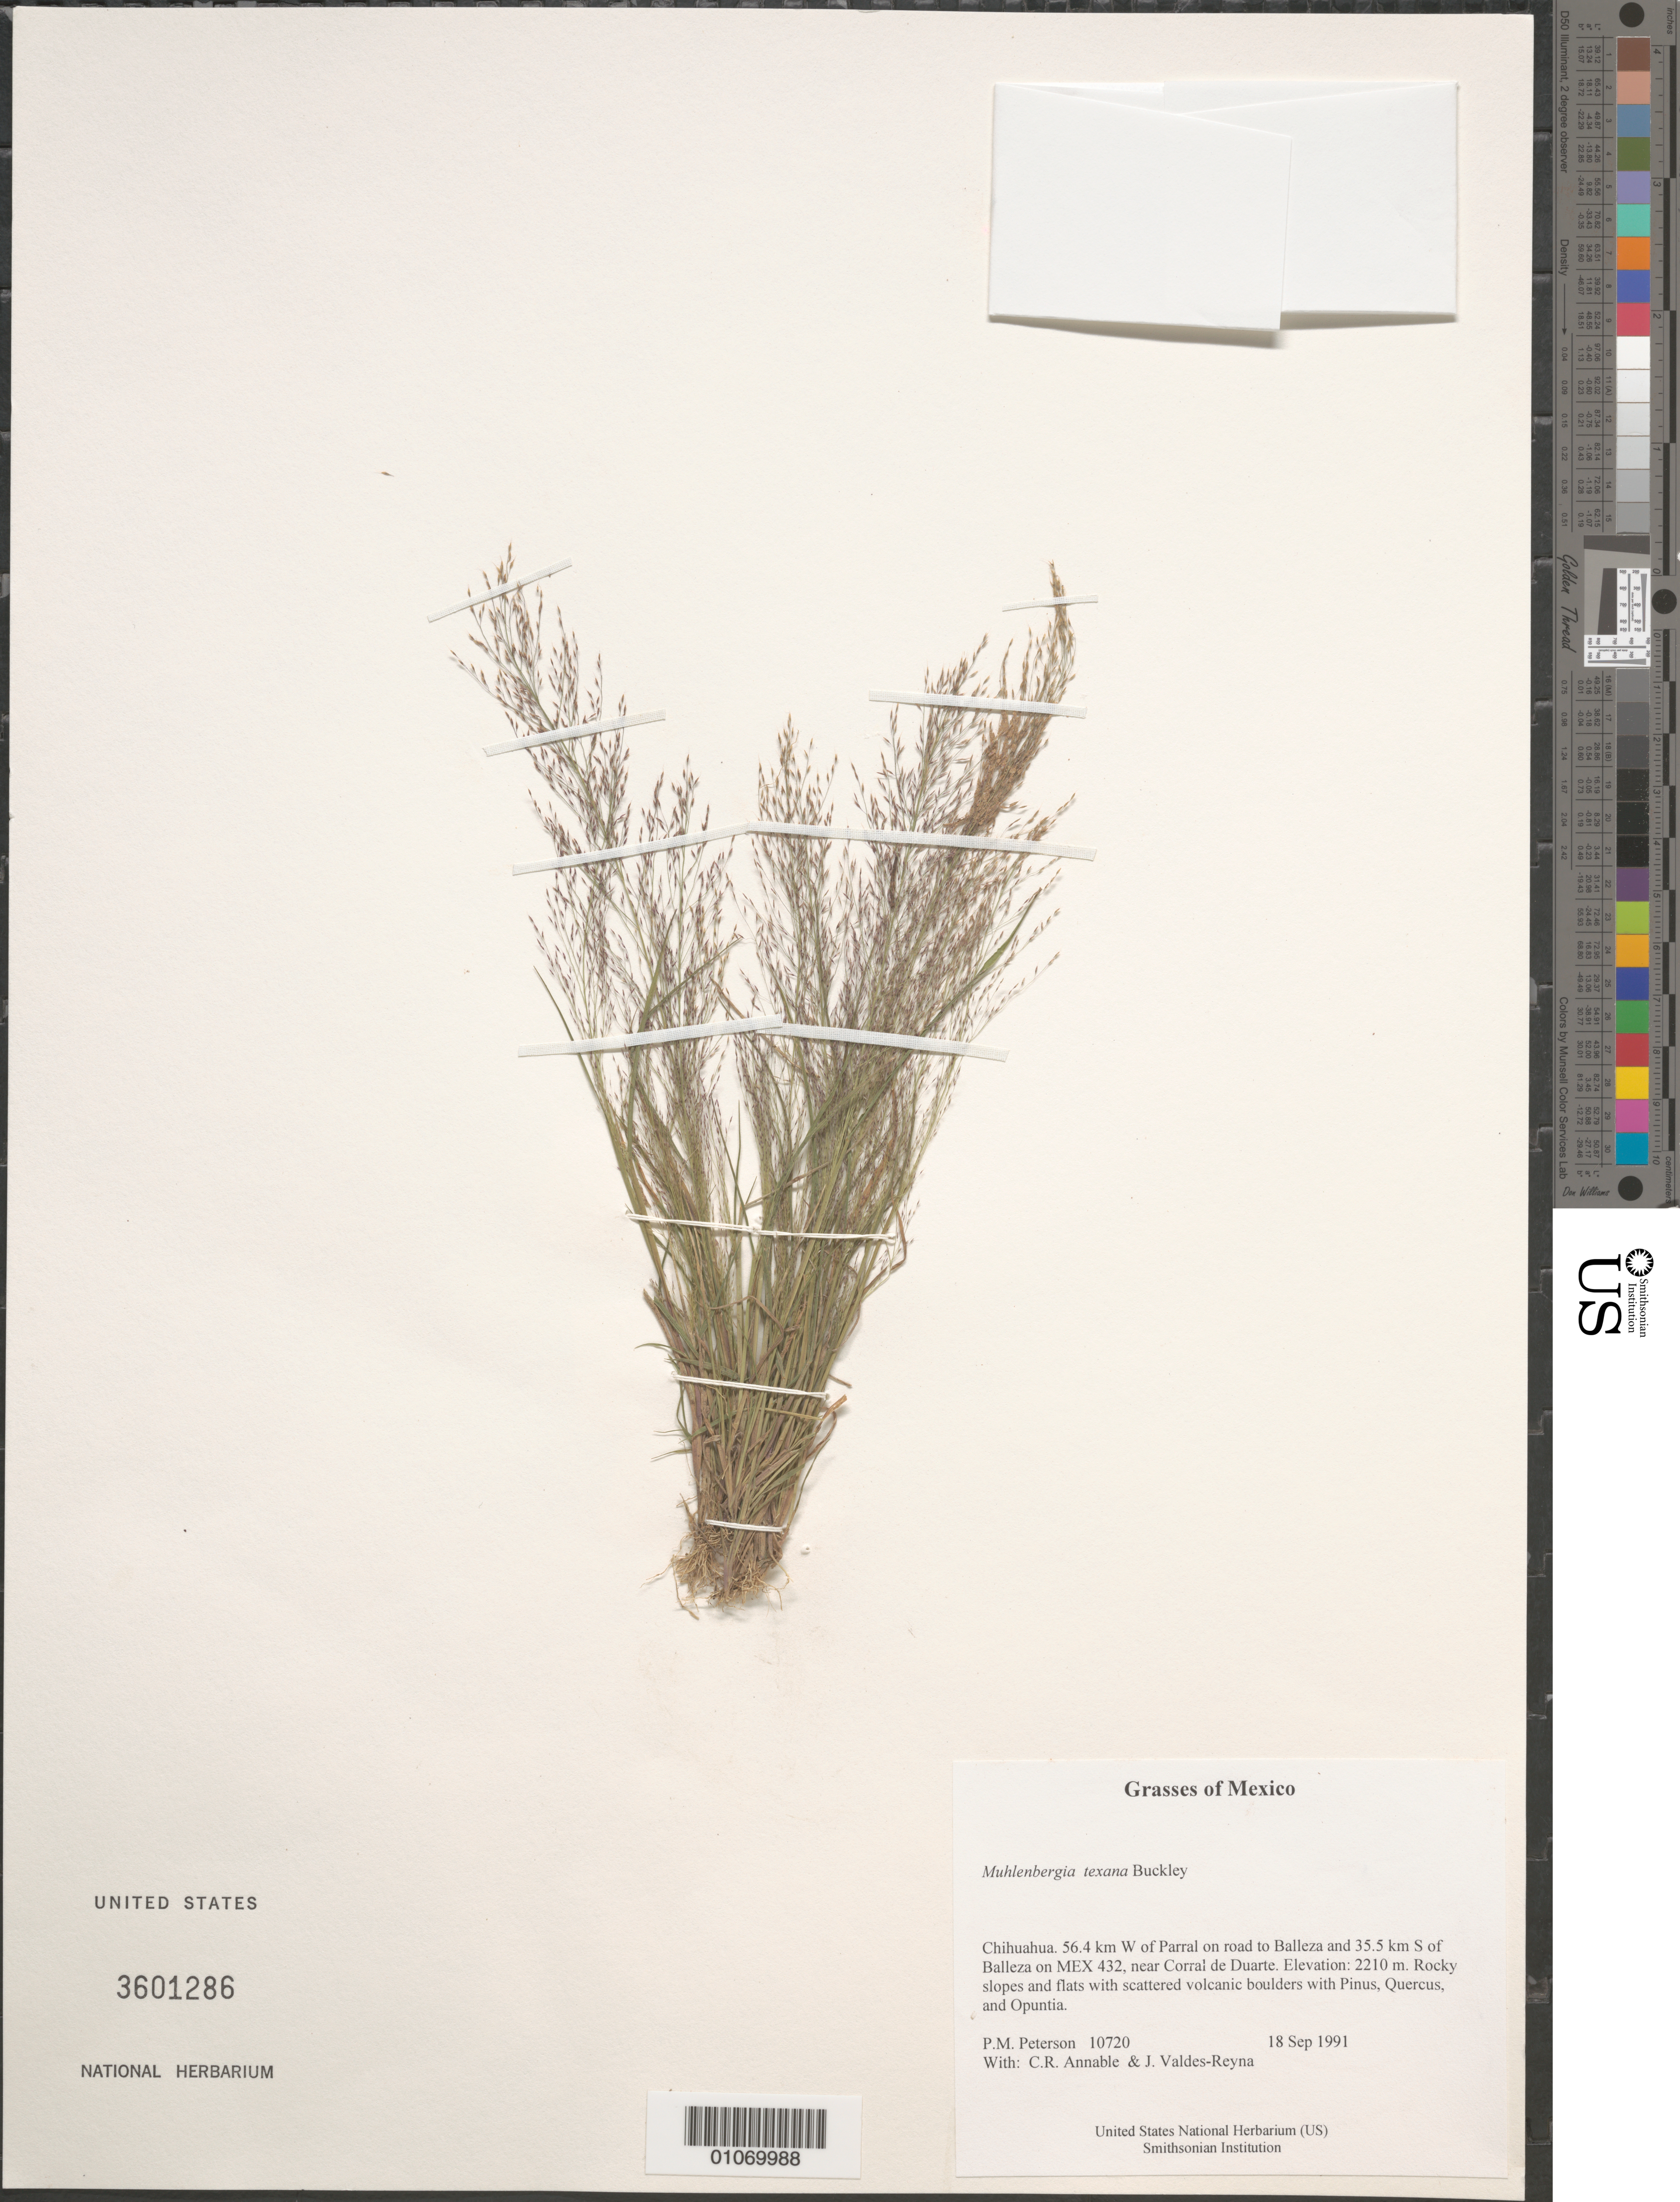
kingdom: Plantae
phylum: Tracheophyta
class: Liliopsida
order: Poales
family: Poaceae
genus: Muhlenbergia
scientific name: Muhlenbergia texana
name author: Buckley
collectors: P. M. Peterson, C. R. Annable & J. Valdés-Reyna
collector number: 10720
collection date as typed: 18 Sep 1991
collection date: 1991-09-18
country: Mexico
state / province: Chihuahua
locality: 56.4 km W of Parral on road to Balleza and 35.5 km S of Balleza on MEX 432, near Corral de Duarte.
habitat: Rocky slopes and flats with scattered volcanic boulders with Pinus, Quercus, and Opuntia.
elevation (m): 2210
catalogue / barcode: US 3601286